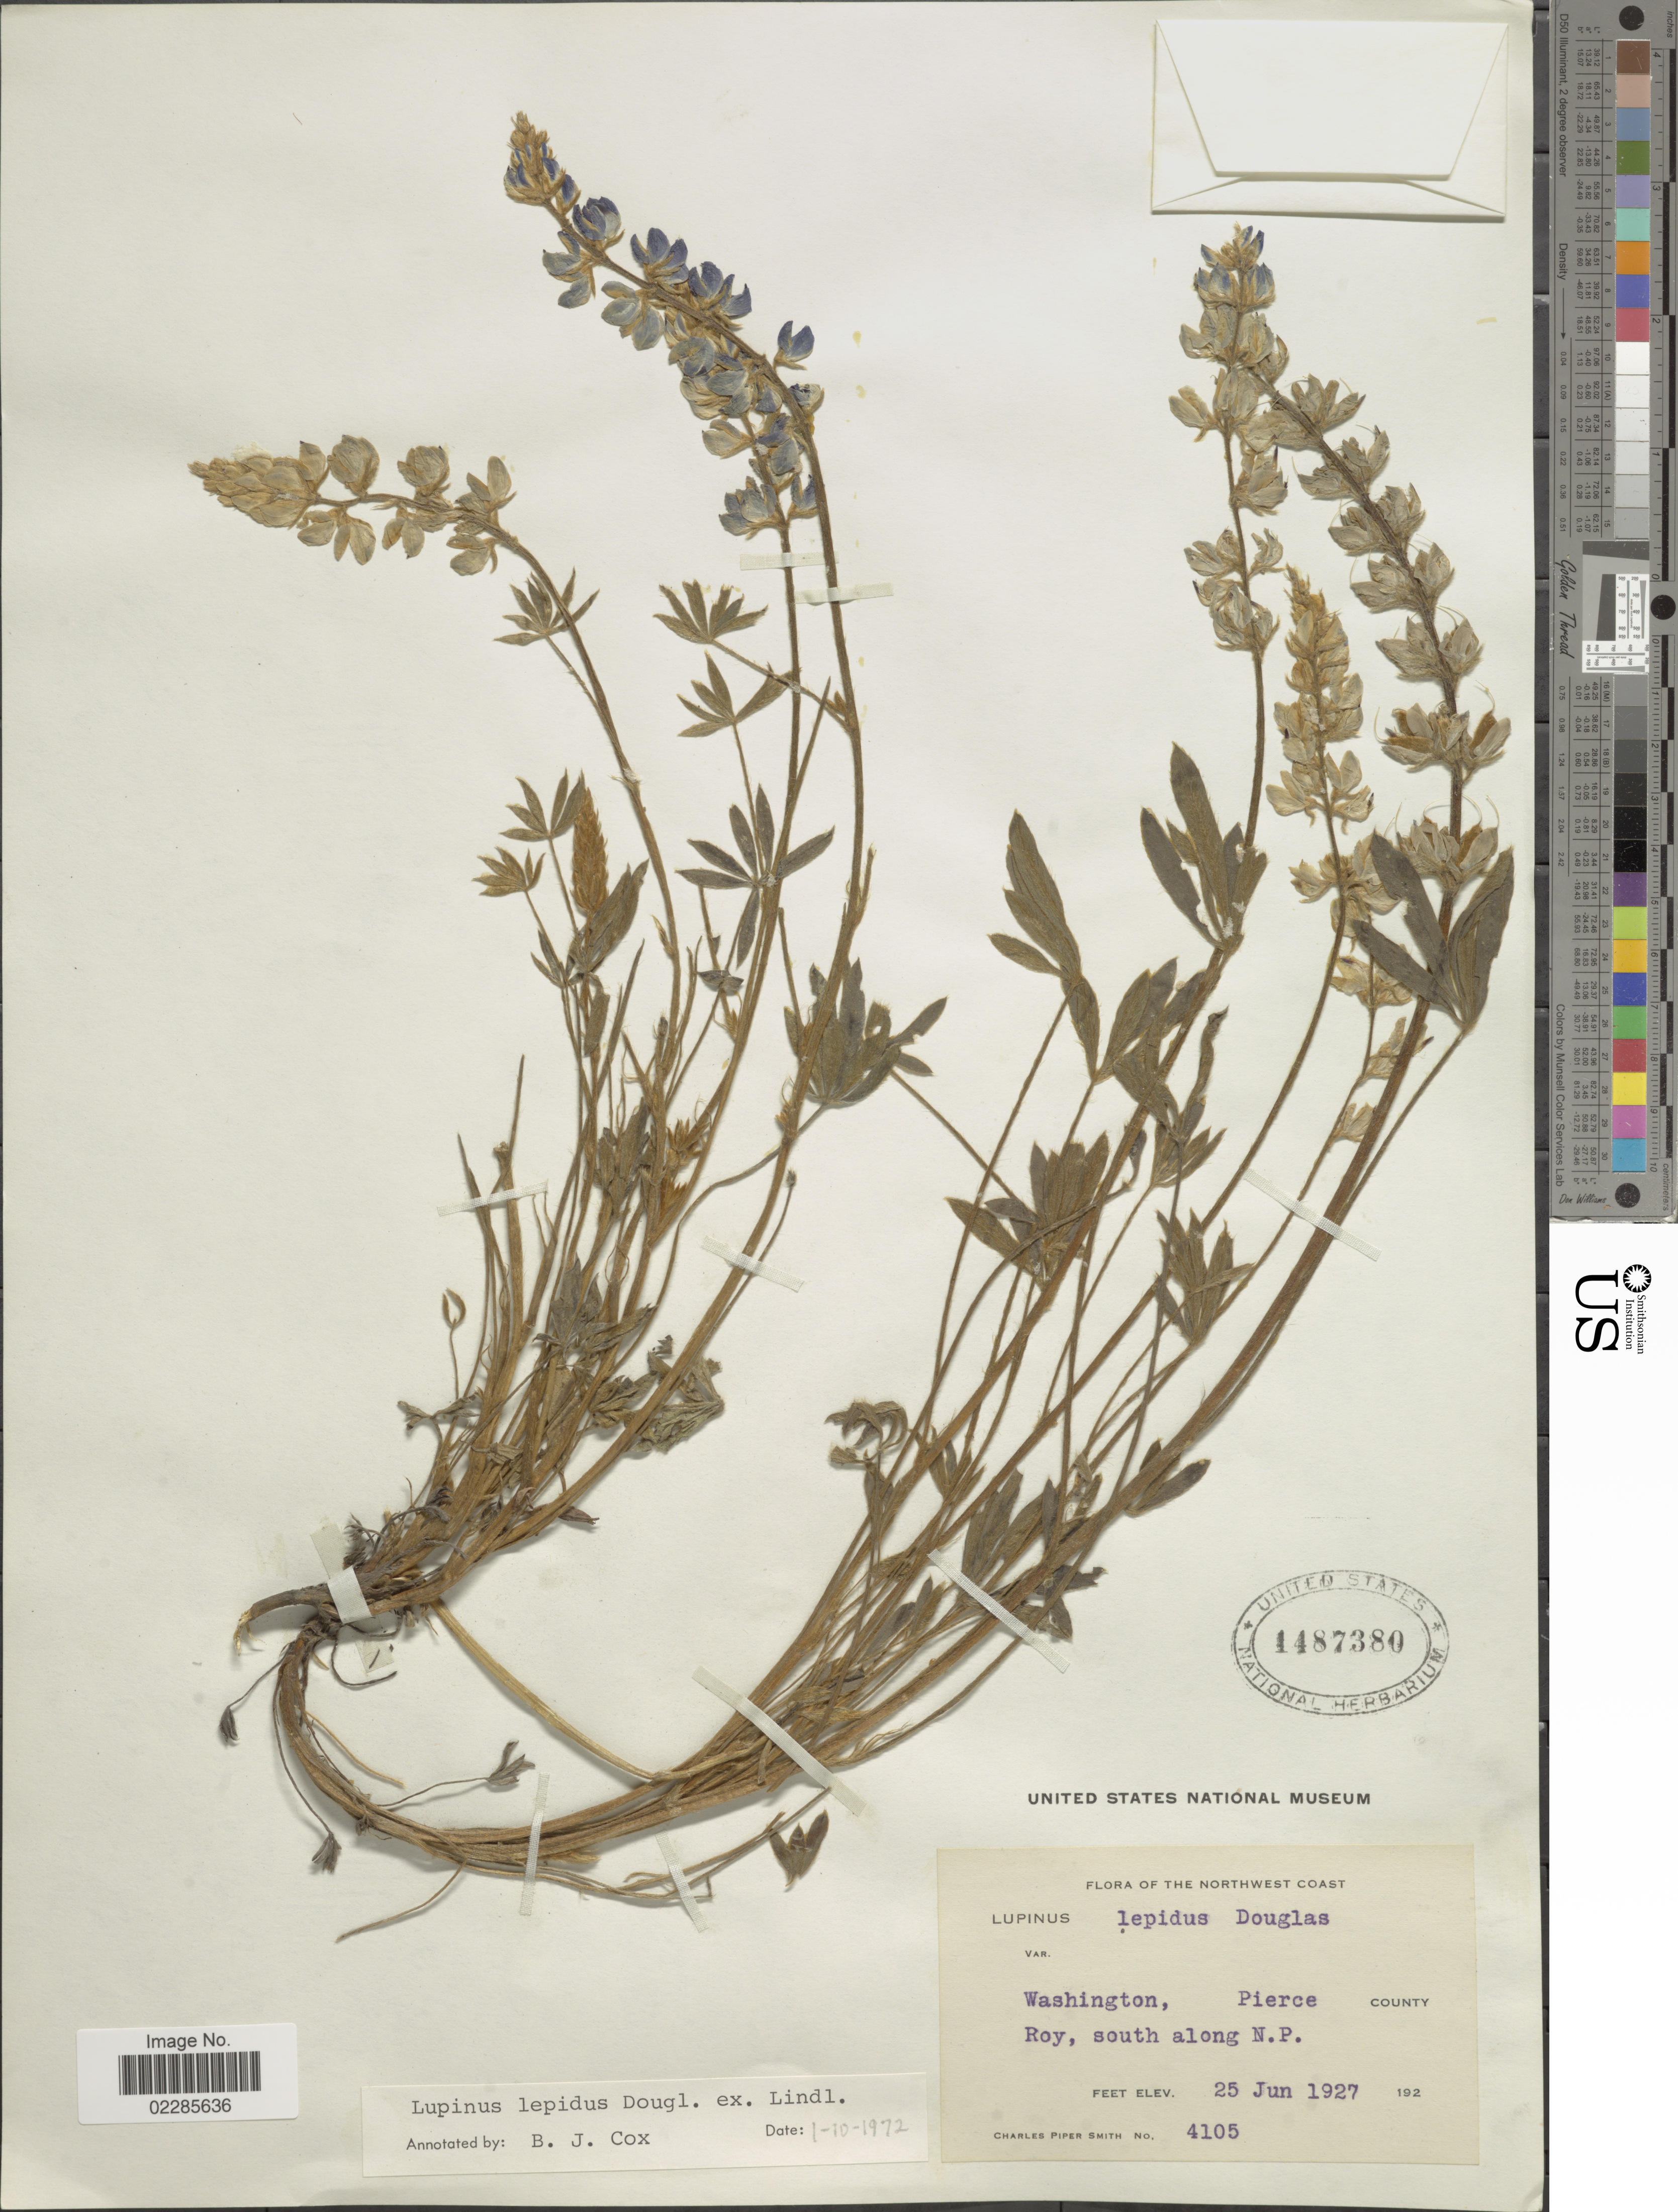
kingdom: Plantae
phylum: Tracheophyta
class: Magnoliopsida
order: Fabales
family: Fabaceae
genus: Lupinus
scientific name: Lupinus lepidus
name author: Douglas ex Lindl.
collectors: C. P. Smith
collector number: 4105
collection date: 1927-06-25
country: United States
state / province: Washington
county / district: Pierce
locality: The Northwest Coast, Pierce County Roy, south along N. P.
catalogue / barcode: US 1487380